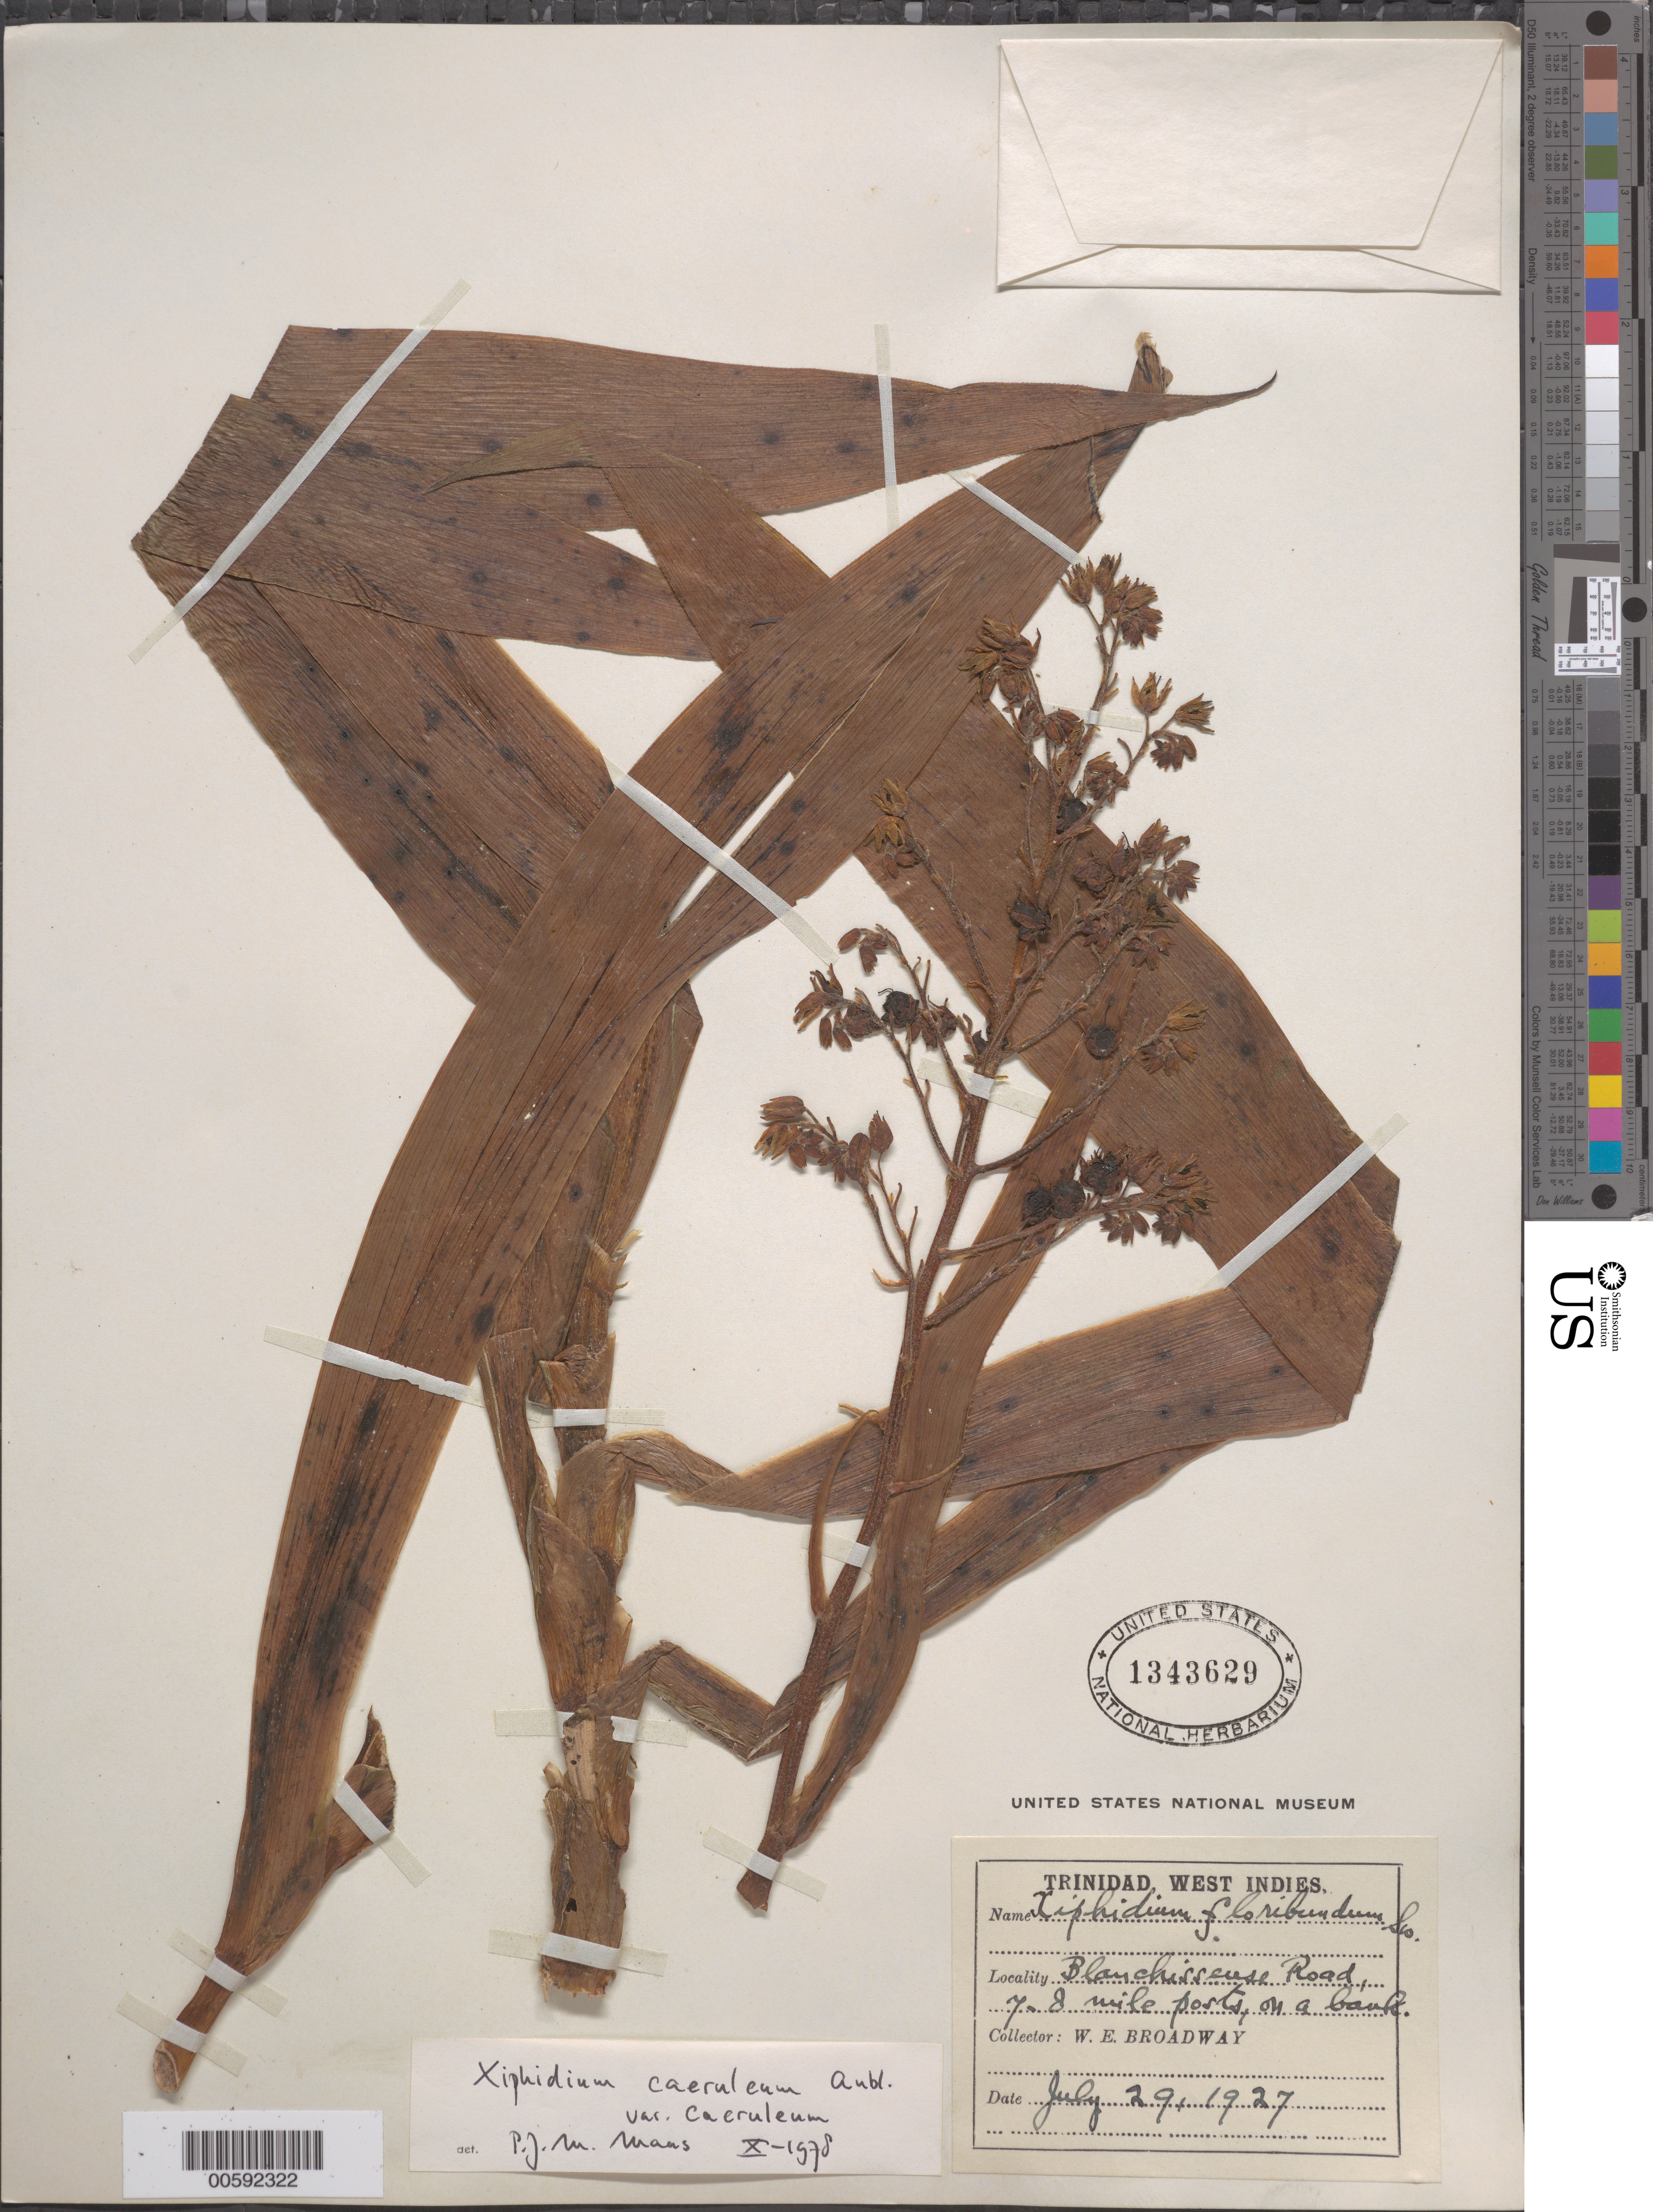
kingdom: Plantae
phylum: Tracheophyta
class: Liliopsida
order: Commelinales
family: Haemodoraceae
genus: Xiphidium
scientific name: Xiphidium caeruleum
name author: Aubl.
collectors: W. E. Broadway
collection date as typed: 29 Jul 1927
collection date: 1927-07-29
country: Trinidad and Tobago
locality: Blanchissense Road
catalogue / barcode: US 1343629